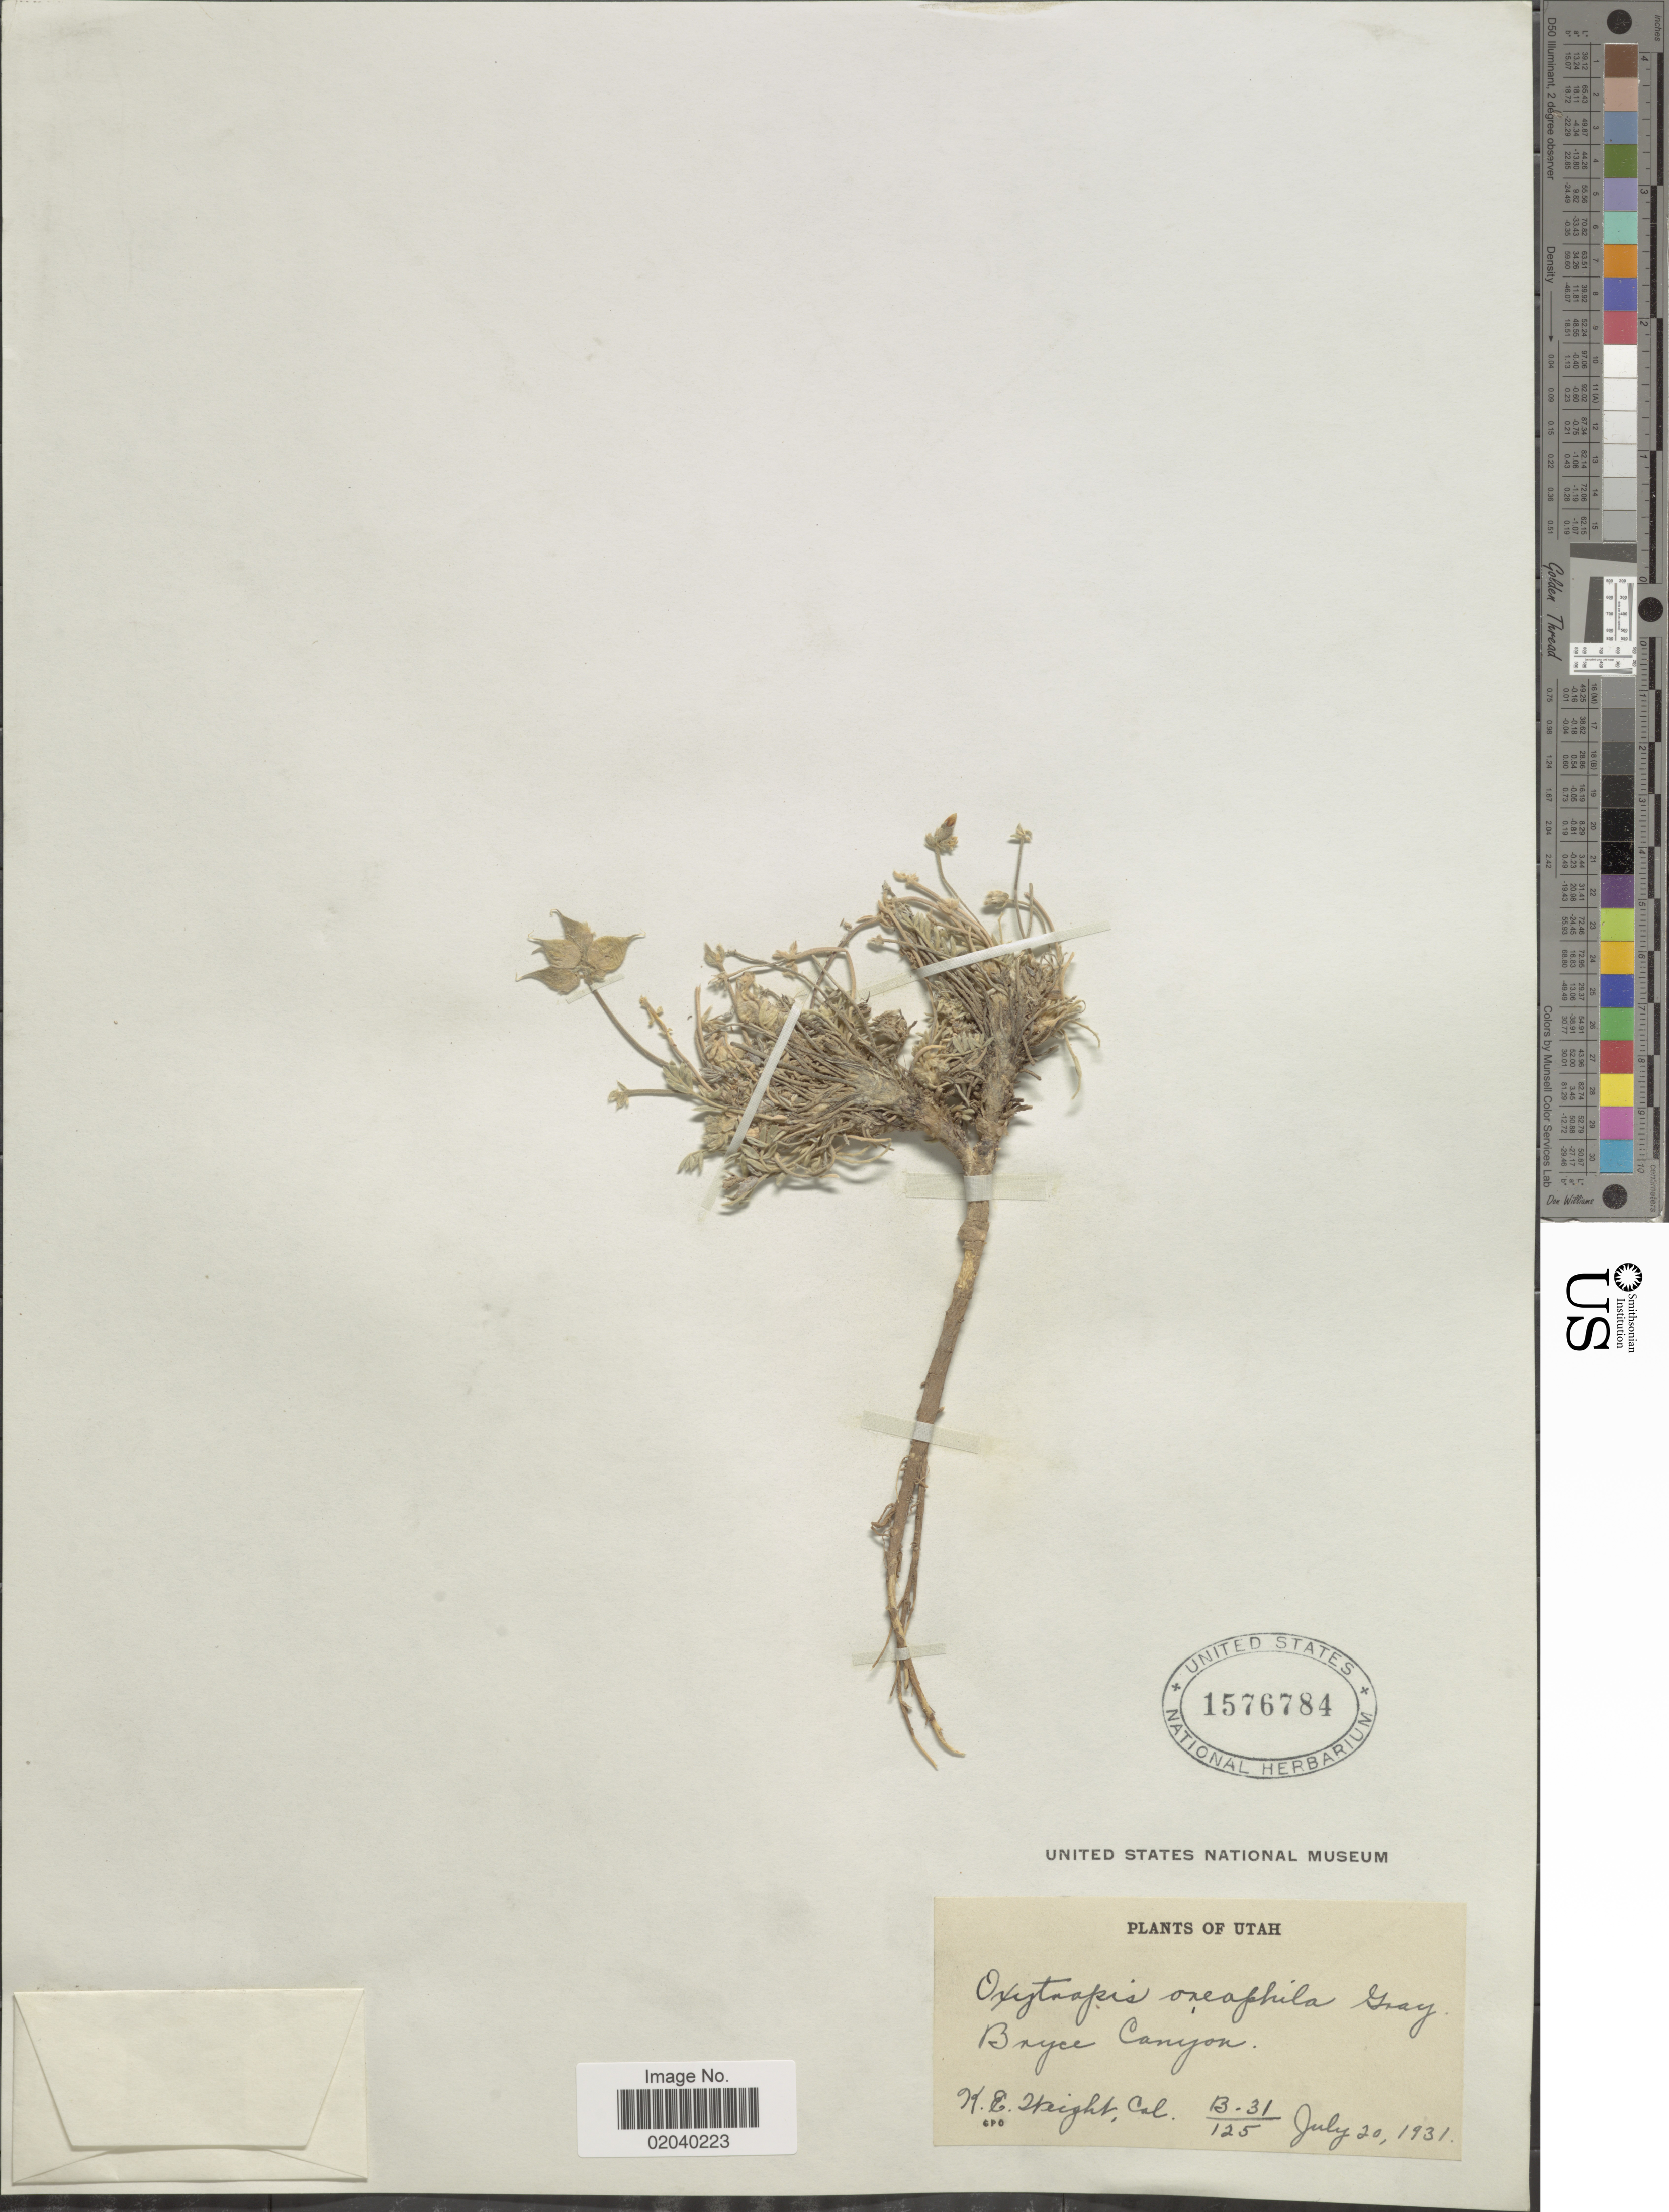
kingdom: Plantae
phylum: Tracheophyta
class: Magnoliopsida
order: Fabales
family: Fabaceae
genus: Oxytropis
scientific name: Oxytropis oreophila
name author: A. Gray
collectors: K. Weight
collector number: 13-31/125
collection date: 1931-07-20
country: United States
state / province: Utah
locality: Bryce Canyon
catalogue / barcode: US 1576784